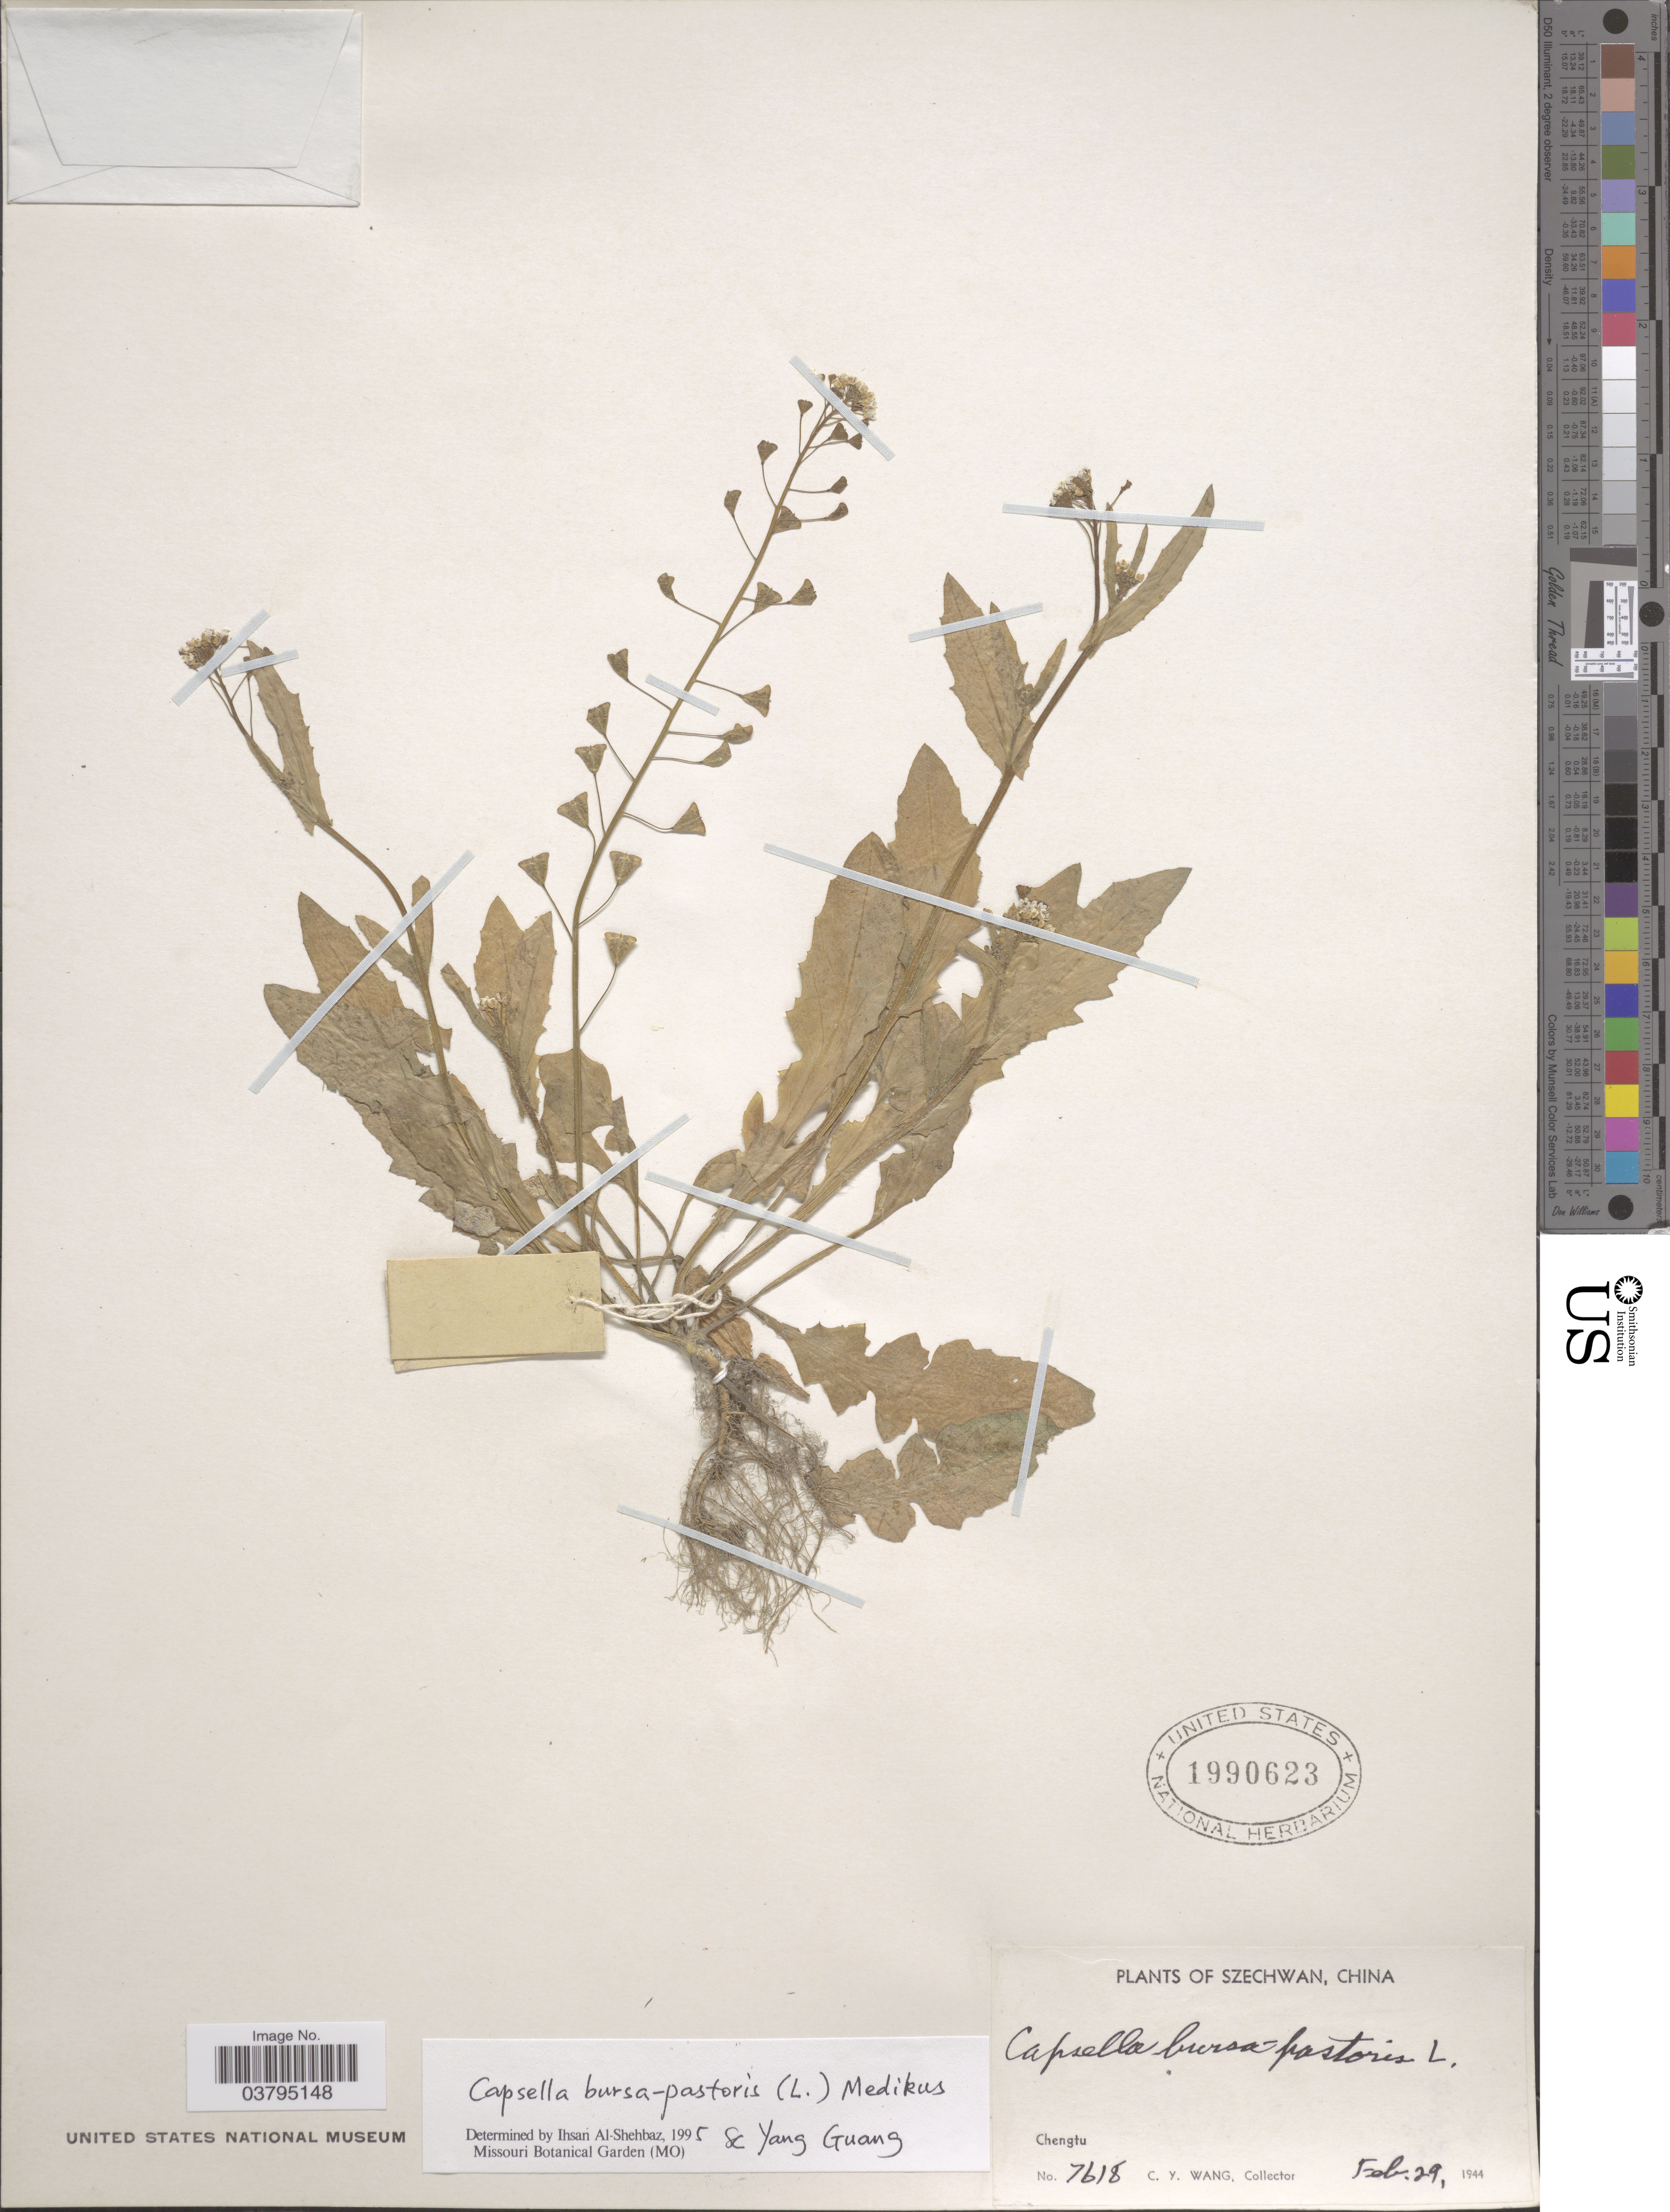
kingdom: Plantae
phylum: Tracheophyta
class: Magnoliopsida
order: Brassicales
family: Brassicaceae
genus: Capsella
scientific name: Capsella bursa-pastoris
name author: (L.) Medik.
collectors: C. y. Wang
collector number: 7618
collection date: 1944-02-29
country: China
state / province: Sichuan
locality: Szechwan. Chengtu.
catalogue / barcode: US 1990623